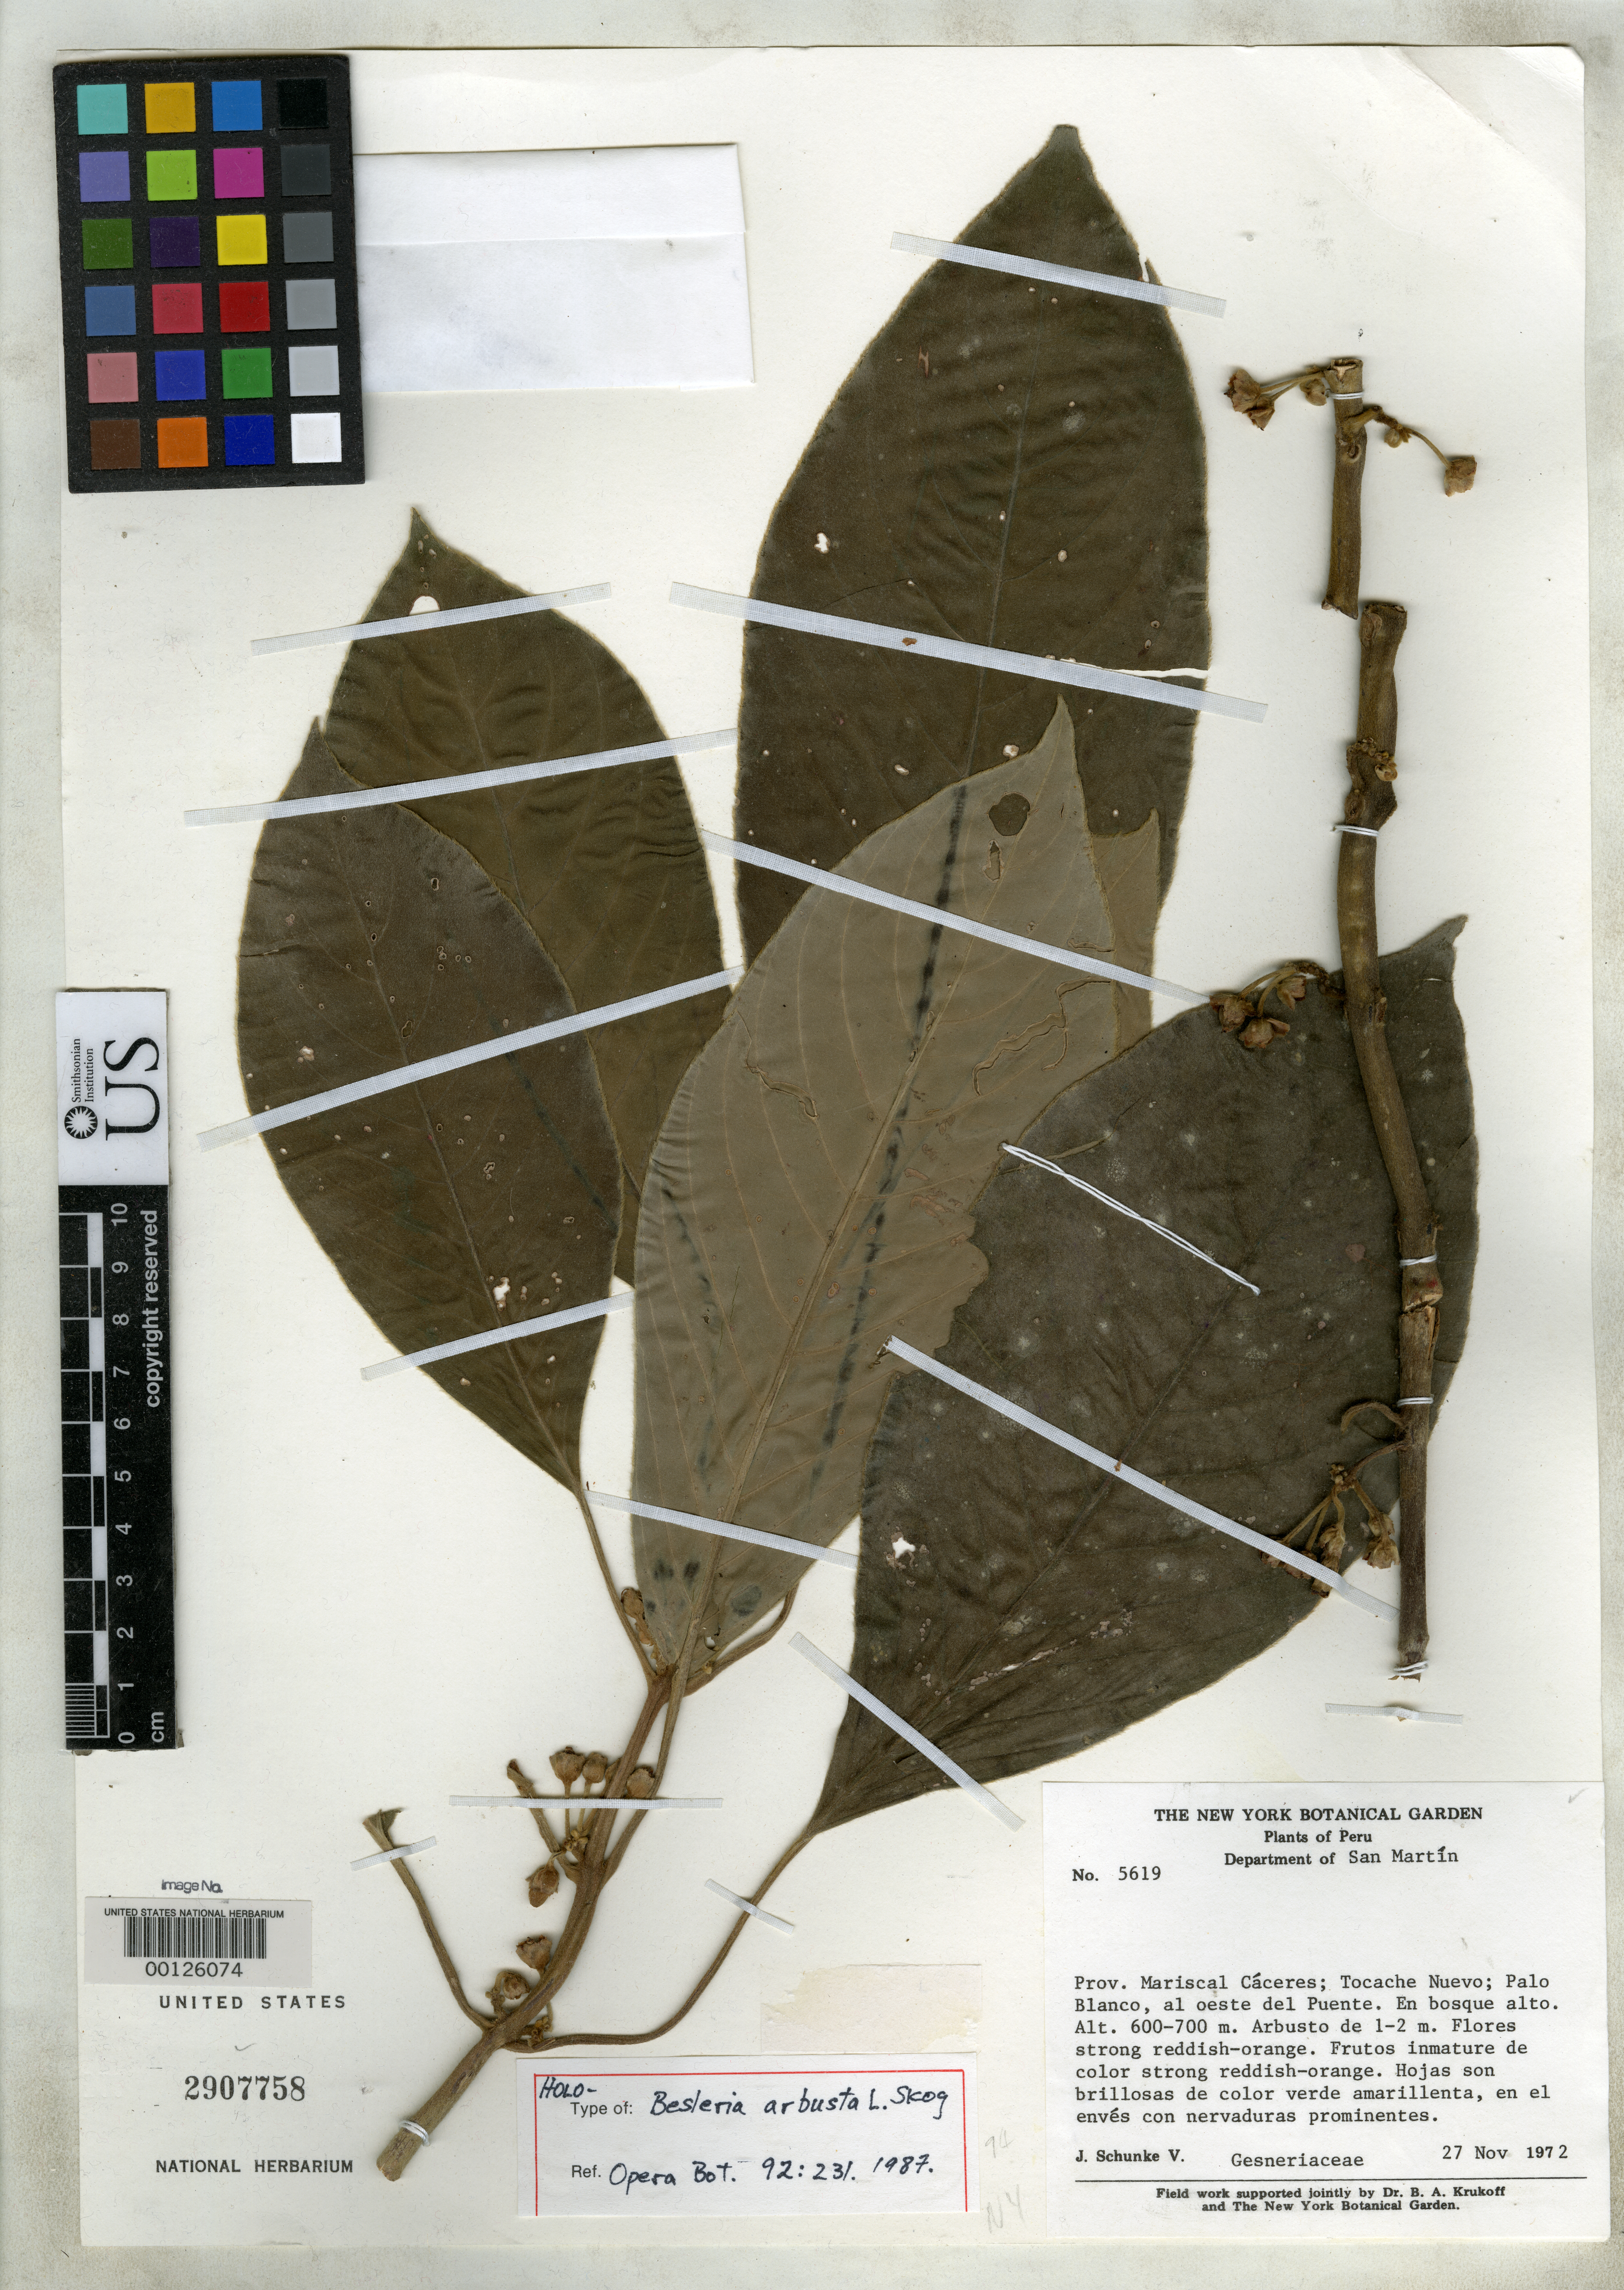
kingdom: Plantae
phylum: Tracheophyta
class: Magnoliopsida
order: Lamiales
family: Gesneriaceae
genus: Besleria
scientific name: Besleria arbusta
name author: L.E. Skog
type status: Holotype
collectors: J. Schunke Vigo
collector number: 5619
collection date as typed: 27 Nov 1972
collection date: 1972-11-27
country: Peru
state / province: San Martín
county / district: Mariscal Cáceres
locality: Tocache Nuevo, Palo Blanco, W of the bridge.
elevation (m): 600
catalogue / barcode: US 2907758